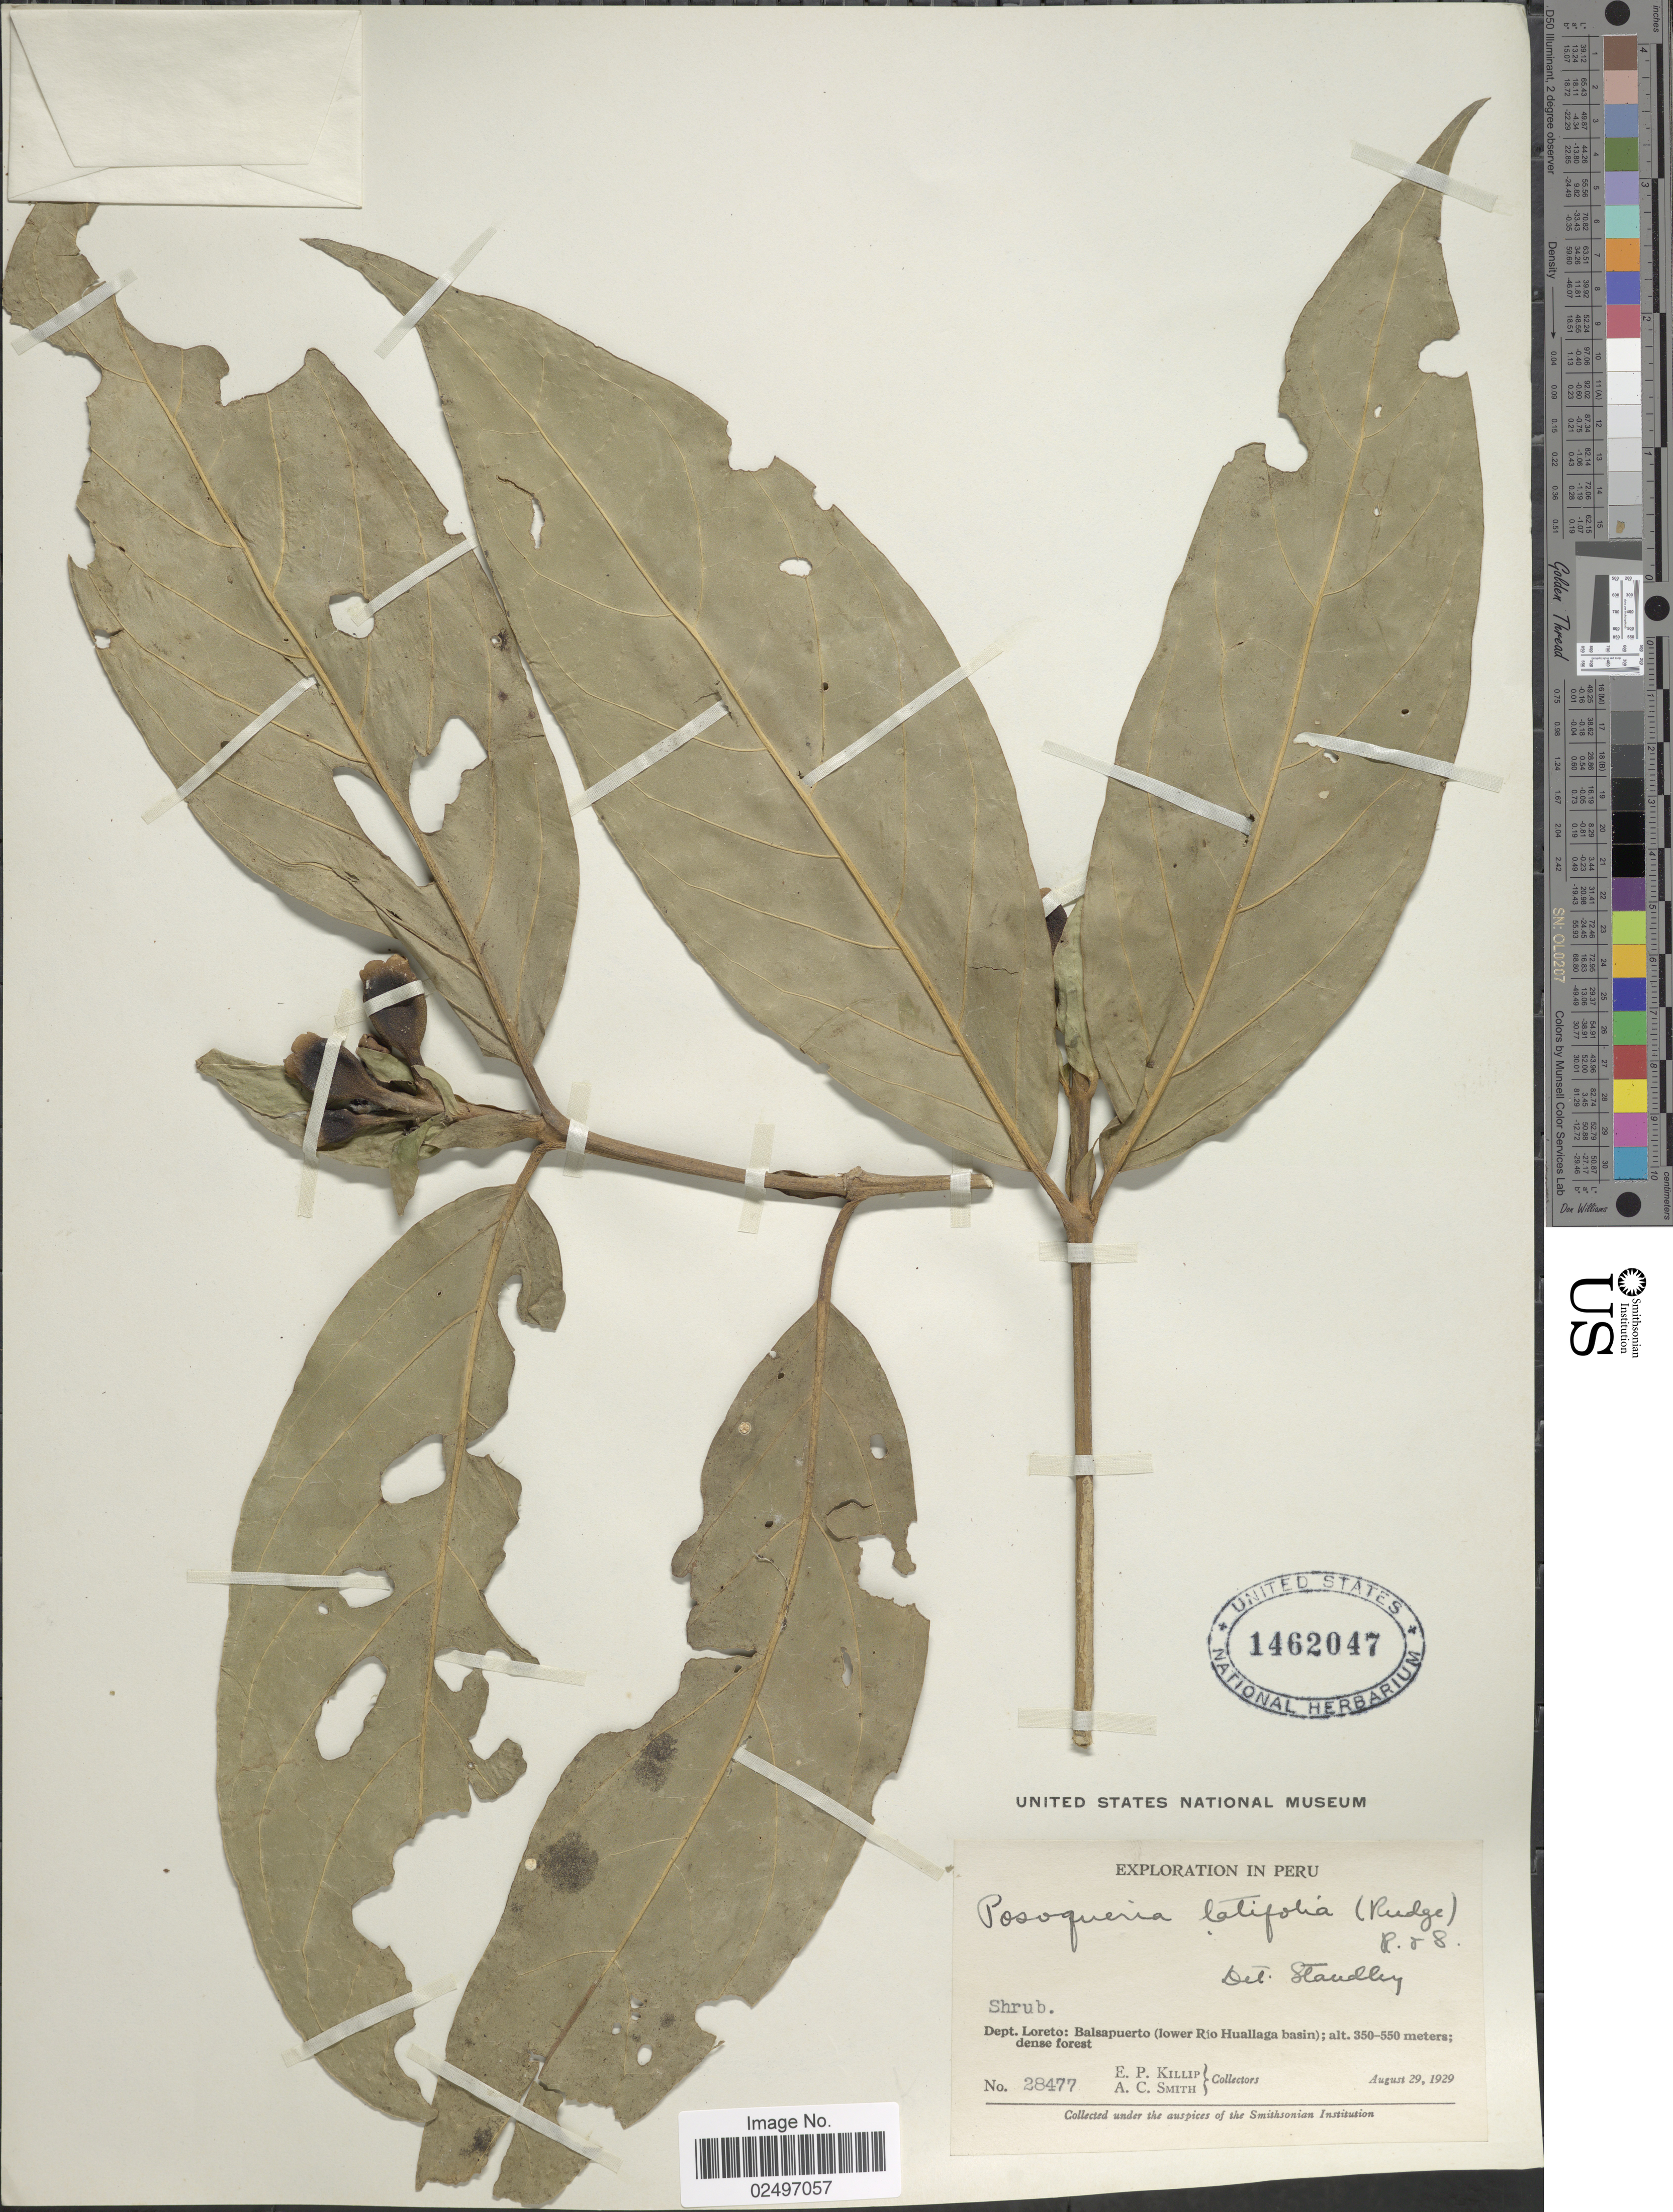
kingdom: Plantae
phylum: Tracheophyta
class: Magnoliopsida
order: Gentianales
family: Rubiaceae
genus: Posoqueria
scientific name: Posoqueria latifolia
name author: (Rudge) Roem. & Schult.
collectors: E. P. Killip & A. C. Smith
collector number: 2477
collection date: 1929-08-29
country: Peru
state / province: Loreto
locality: Dept. Loreto: Balsapuerto (lower Rio Huallaga basin); dense forest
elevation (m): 350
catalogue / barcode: US 1462047